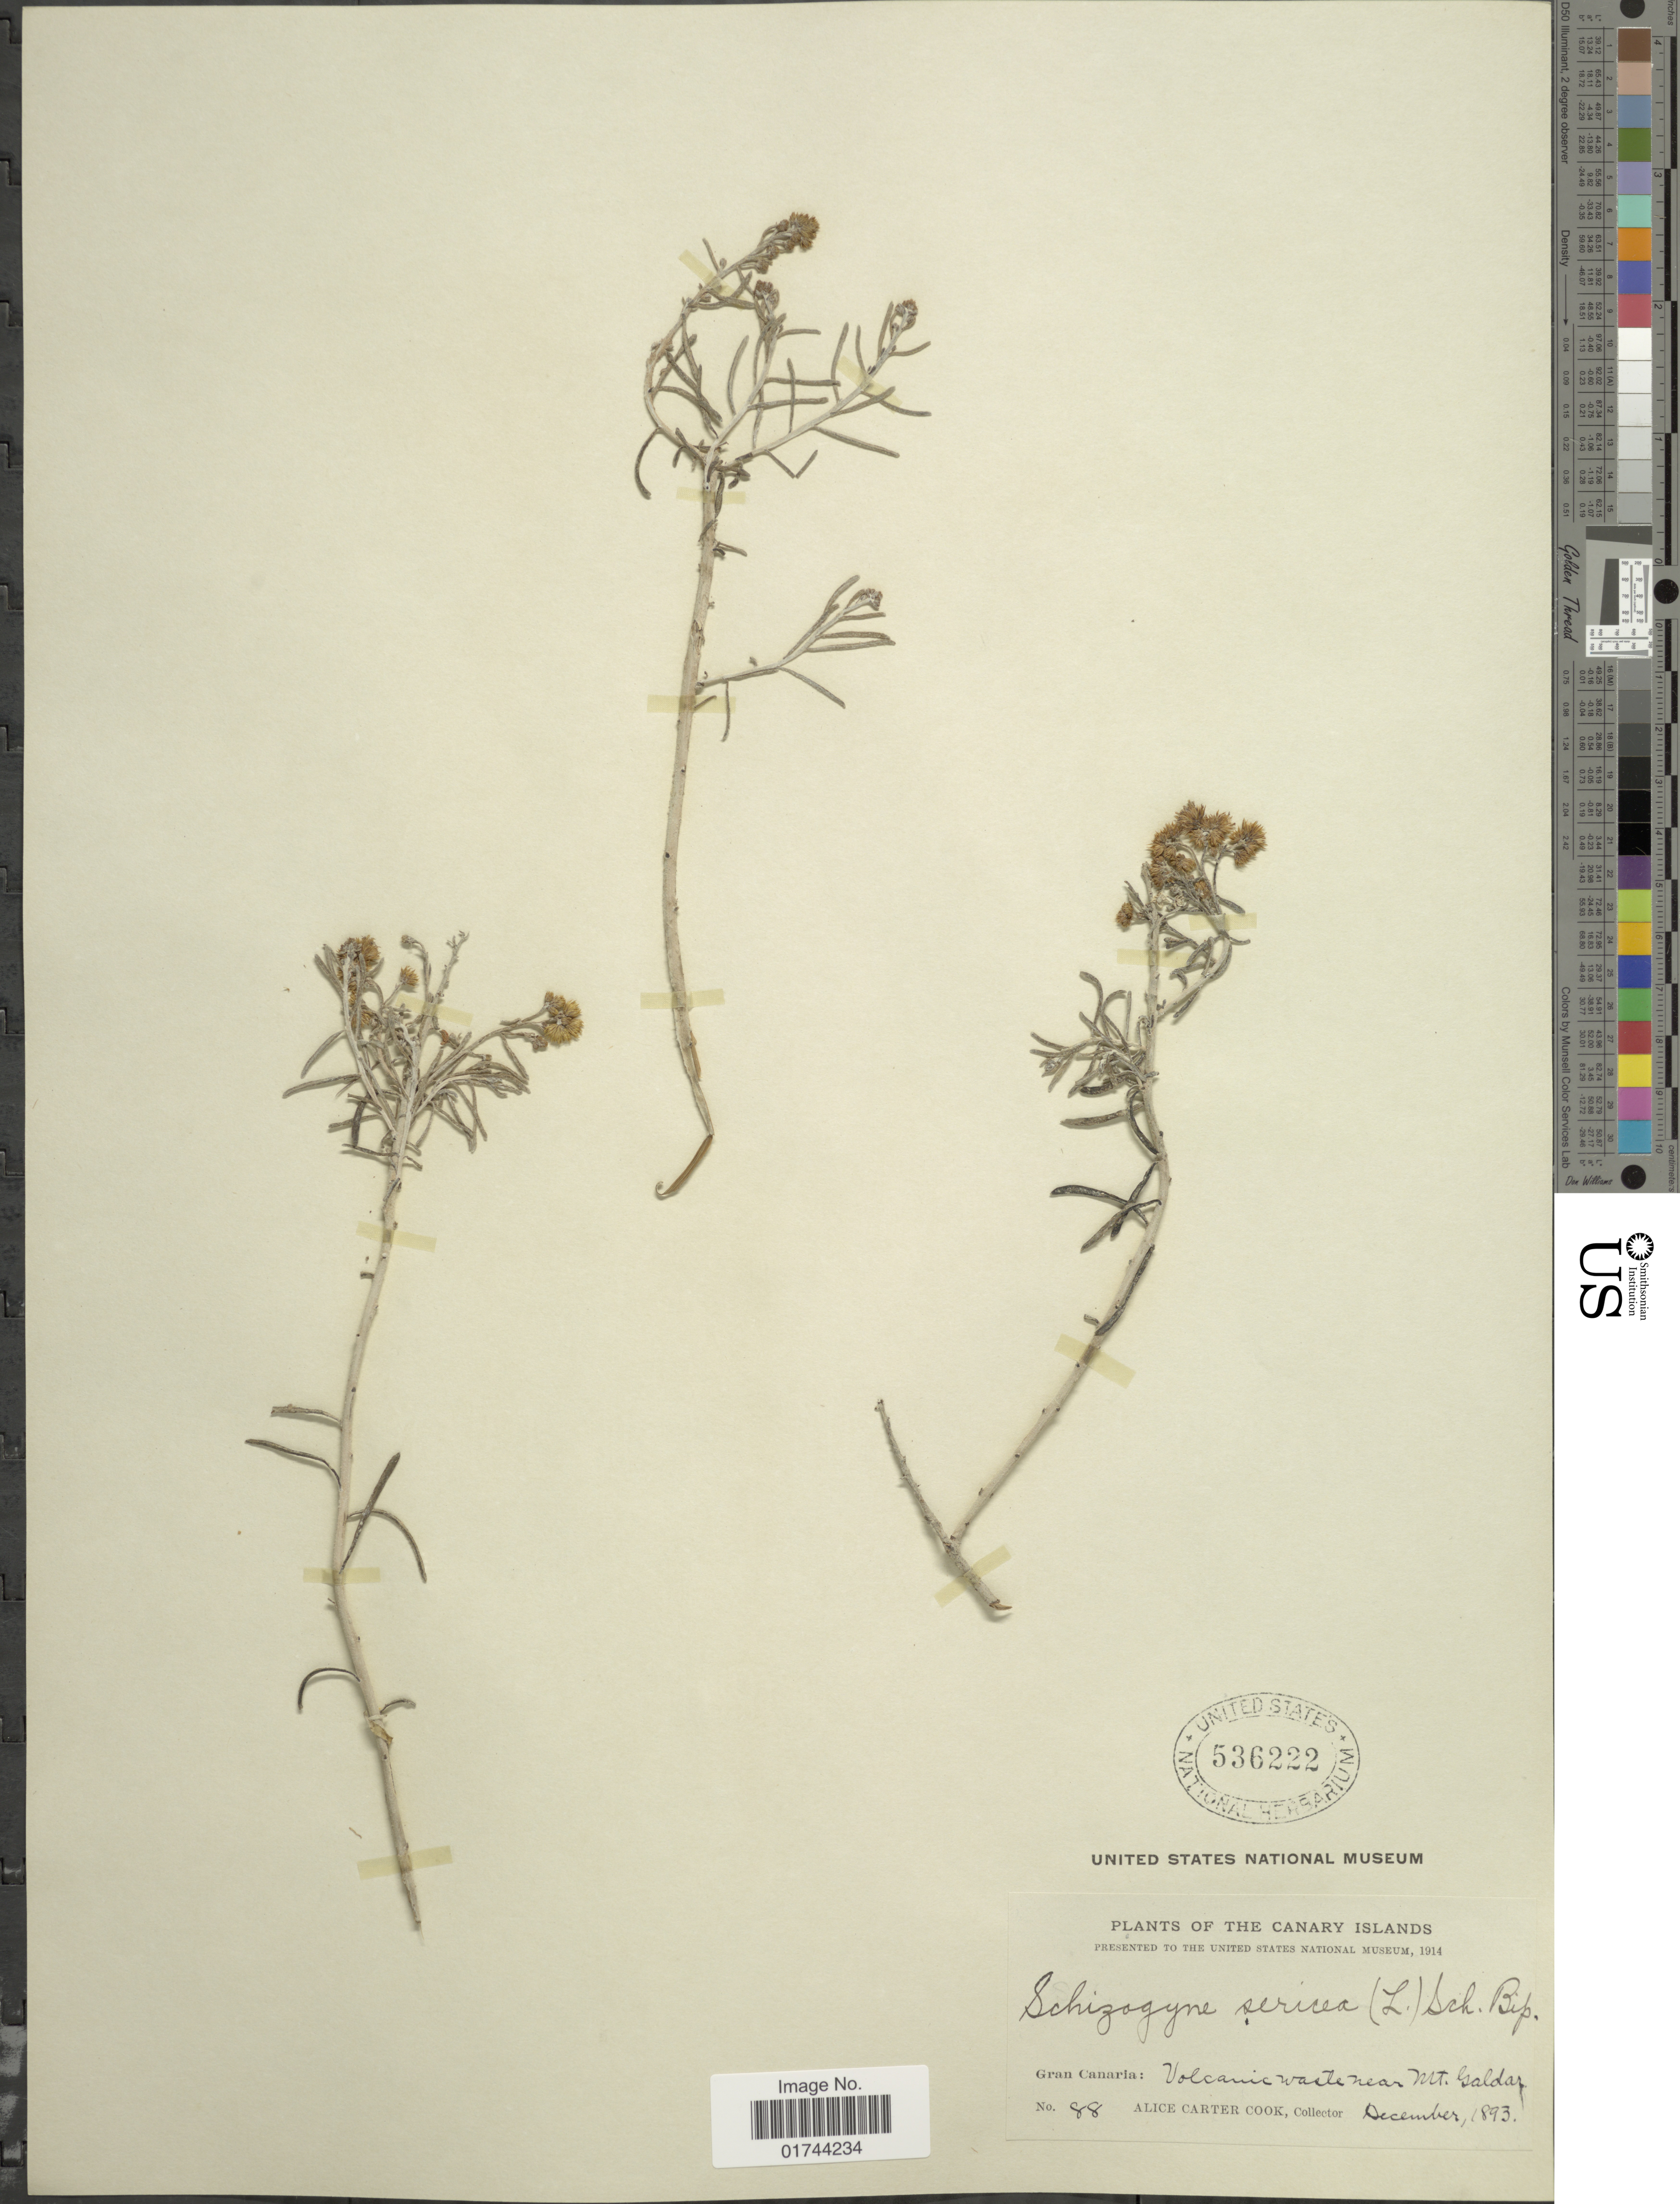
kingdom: Plantae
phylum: Tracheophyta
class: Magnoliopsida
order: Asterales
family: Asteraceae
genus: Inula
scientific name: Inula sericea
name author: Kit. ex Kanitz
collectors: Alice C. Cook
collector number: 88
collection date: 1893-12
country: Spain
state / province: Canarias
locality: Canary Islands, Gran Canaria: Volcanic waste near mt. Galdar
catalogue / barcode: US 536222